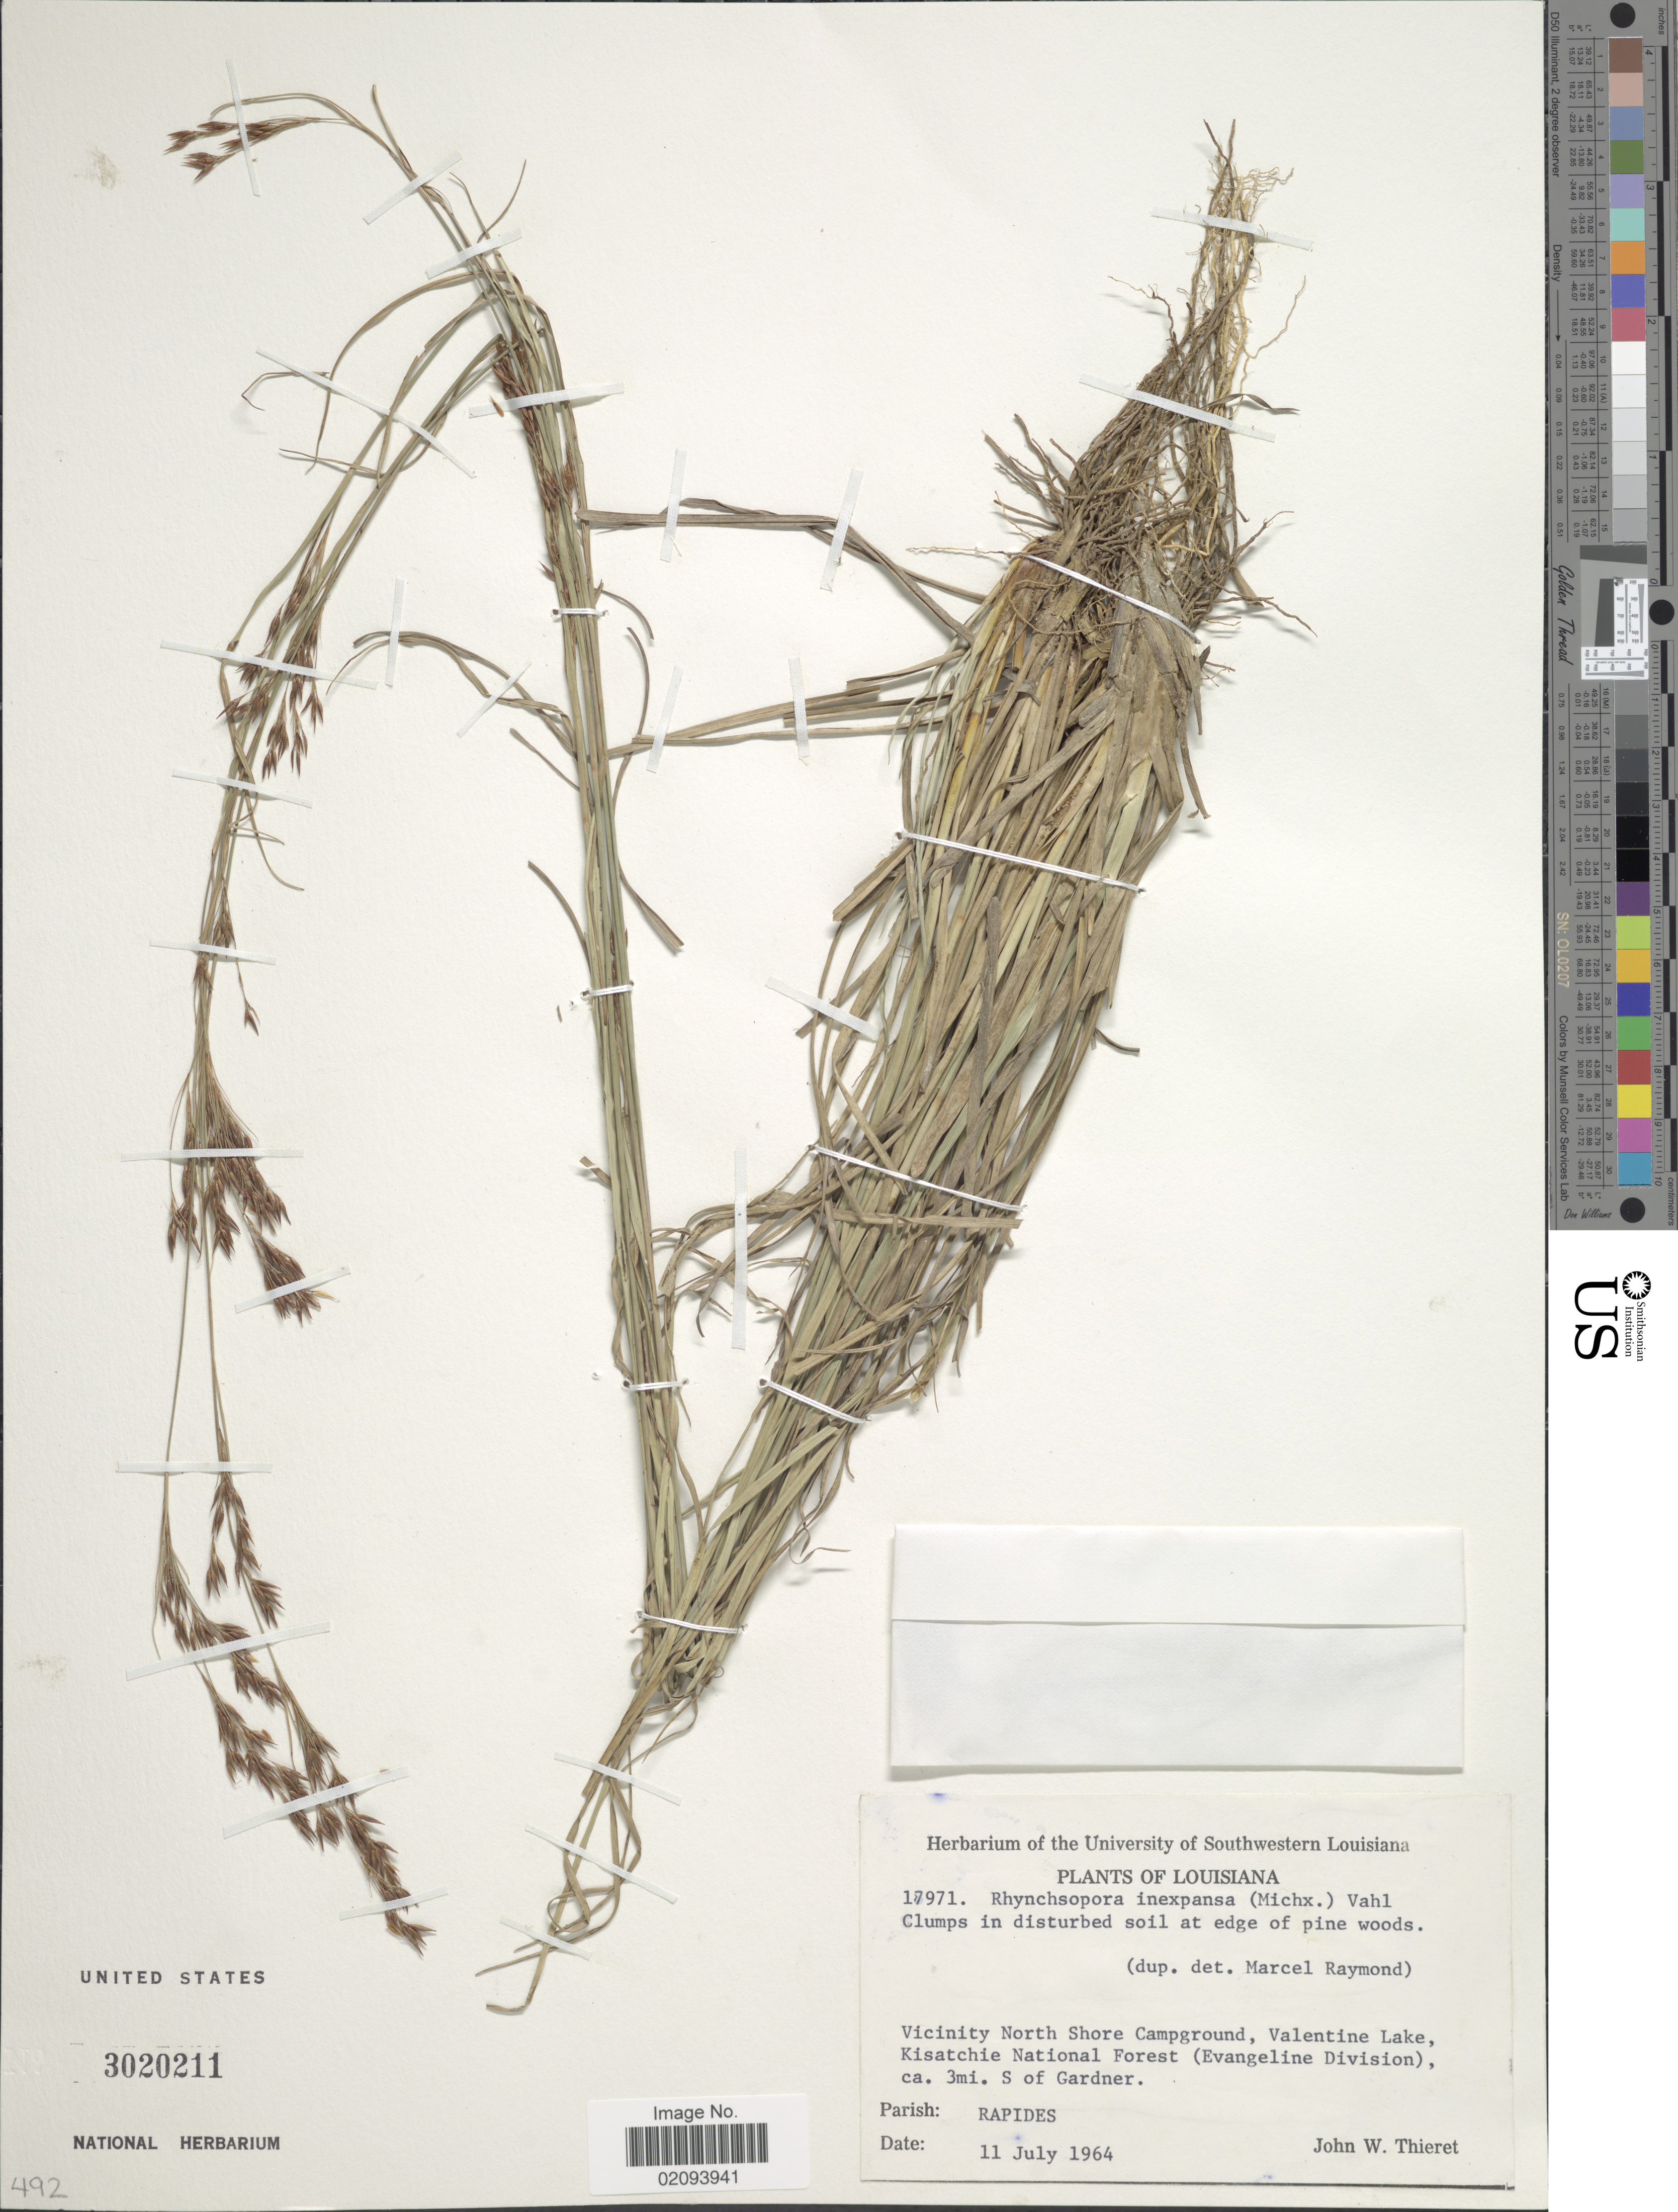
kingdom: Plantae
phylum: Tracheophyta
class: Liliopsida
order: Poales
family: Cyperaceae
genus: Rhynchospora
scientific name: Rhynchospora inexpansa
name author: (Michx.) Vahl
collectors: J. W. Thieret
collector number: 17971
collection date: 1964-07-11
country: United States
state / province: Louisiana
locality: Vicinity North Shore Campground, Valentine Lake, Kisatchie National Forest (Evangeline Division), ca. 3mi. S of Gardner. Parish: Rapides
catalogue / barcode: US 3020211